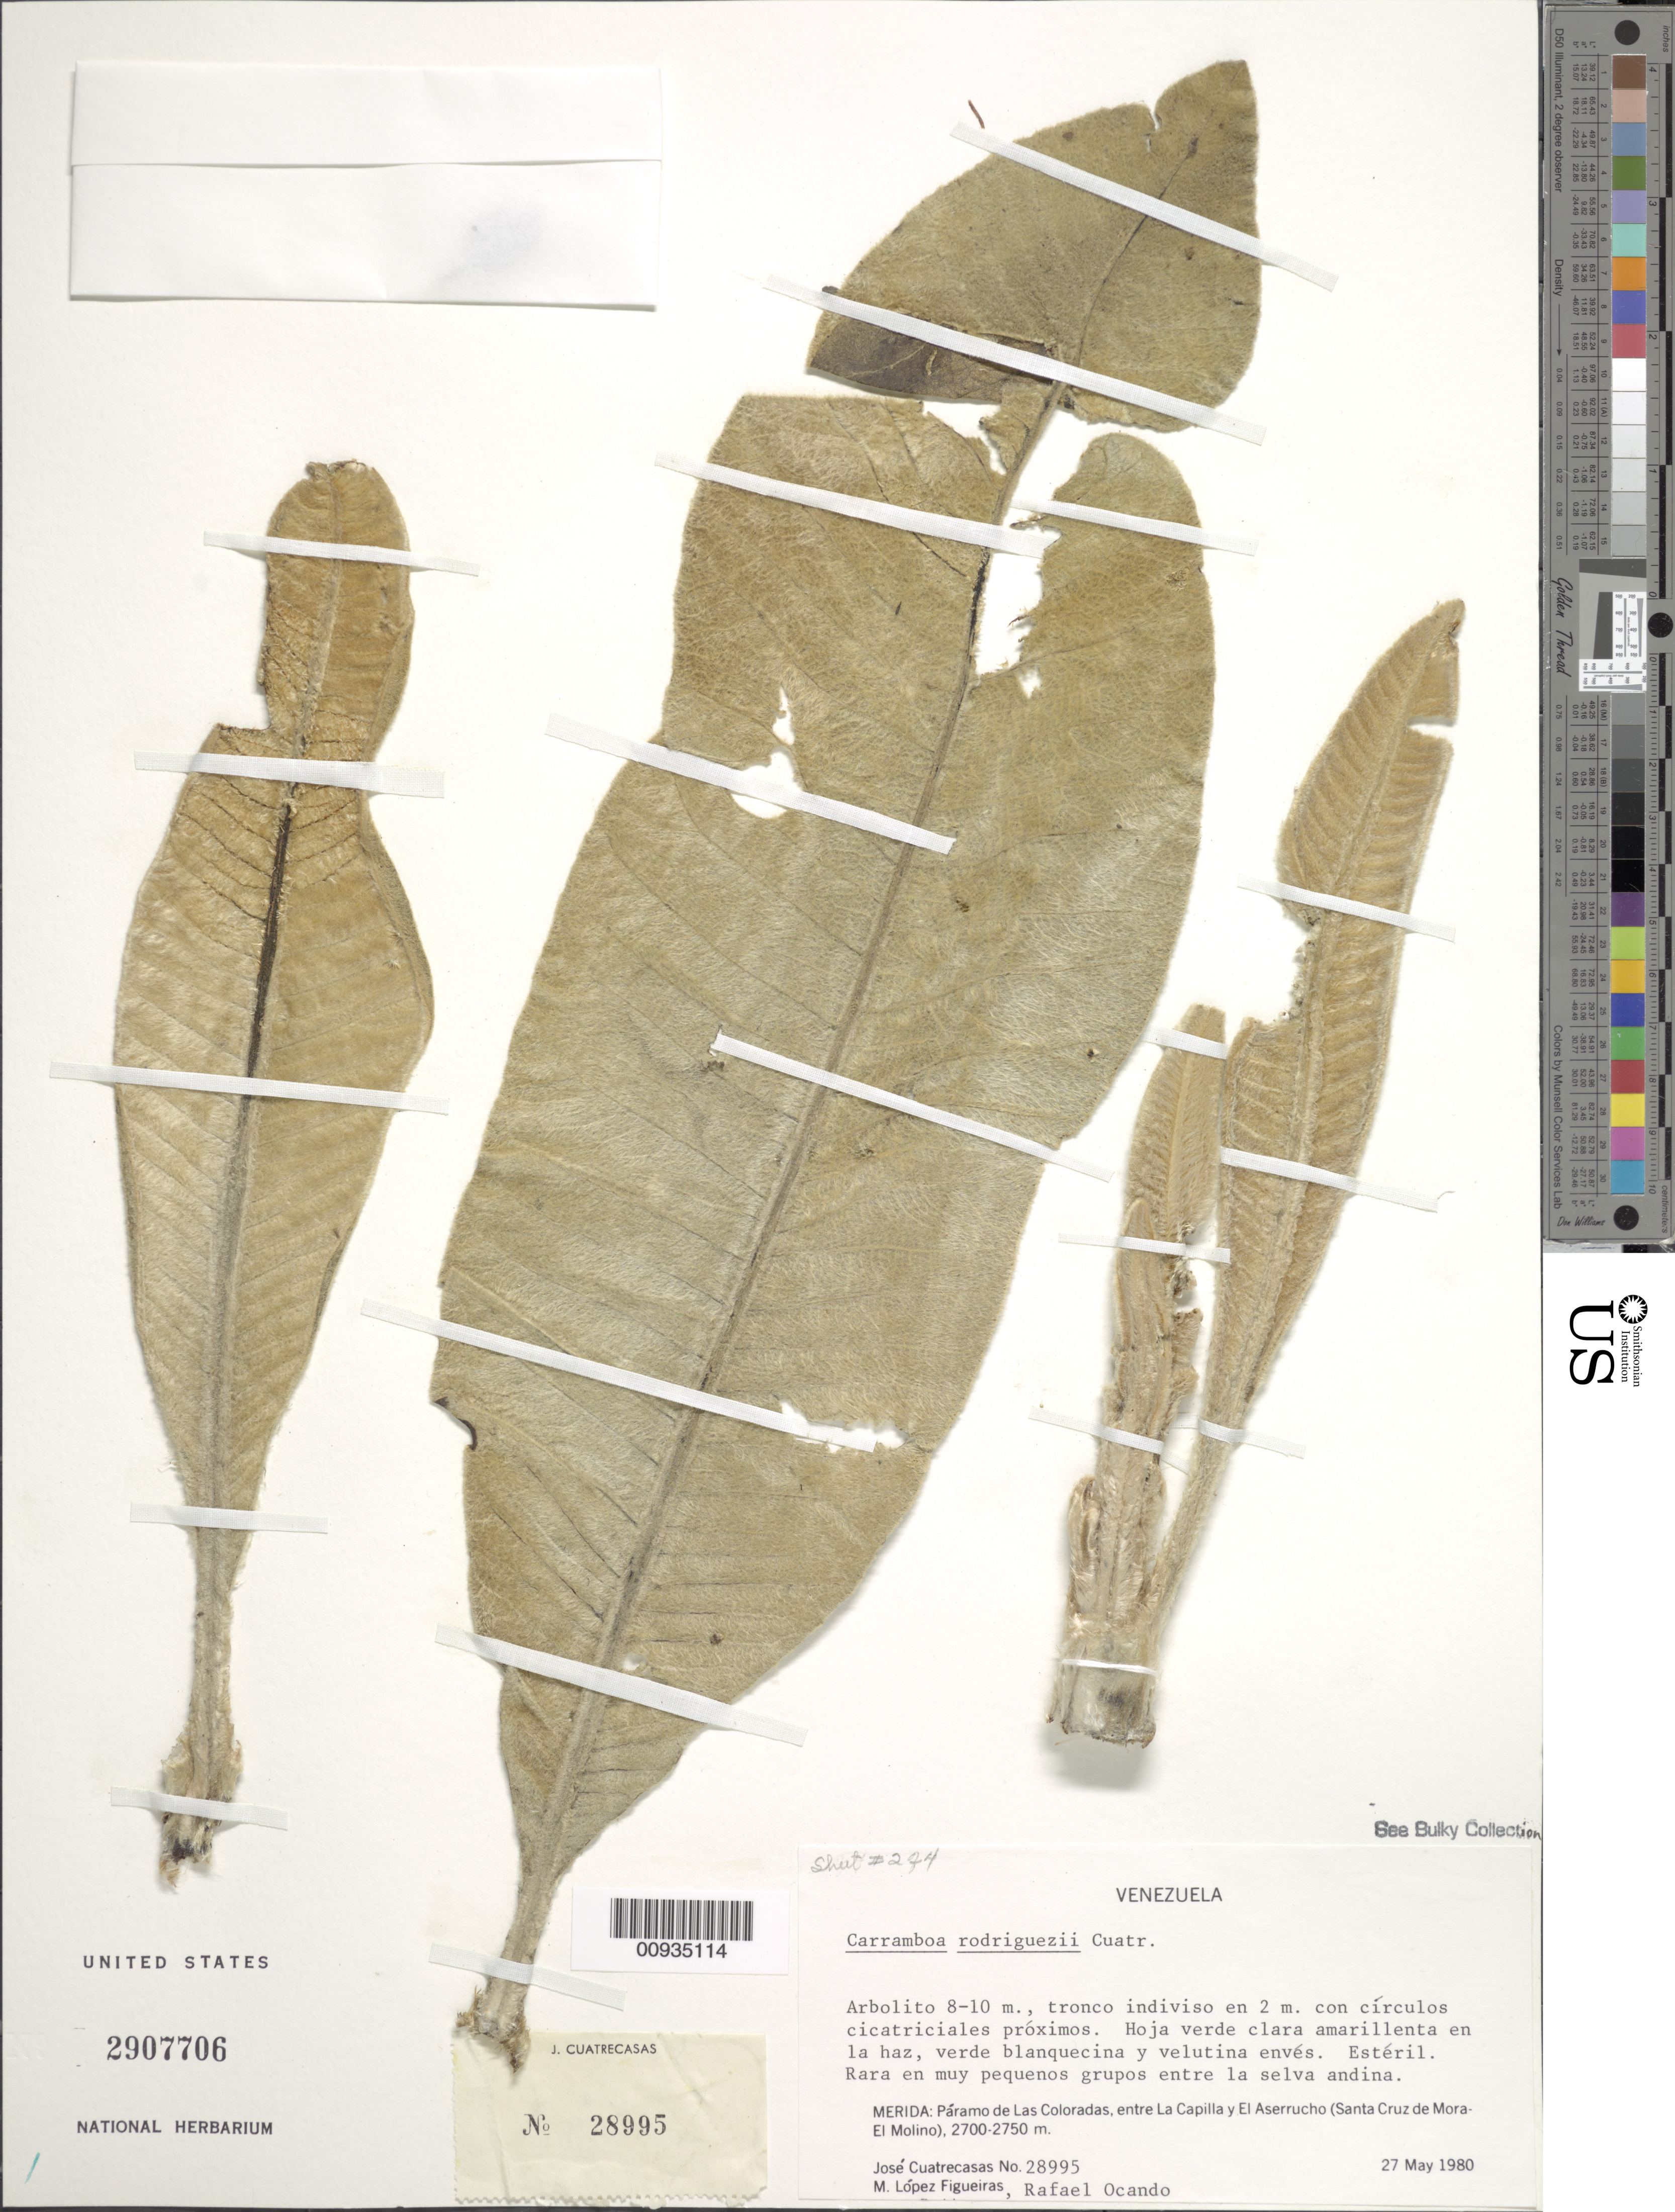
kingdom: Plantae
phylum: Tracheophyta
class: Magnoliopsida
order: Asterales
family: Asteraceae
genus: Carramboa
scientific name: Carramboa rodriguezii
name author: (Cuatrec.) Cuatrec.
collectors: J. Cuatrecasas, M. López Figueiras & R. Ocando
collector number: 28995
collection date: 1980-05-27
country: Venezuela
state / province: Mérida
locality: Paramo de Las Colorads, entre La Capilla y El Aserrucho (Santa Cruz Mora-El Molino)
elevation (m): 2700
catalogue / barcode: US 2907706